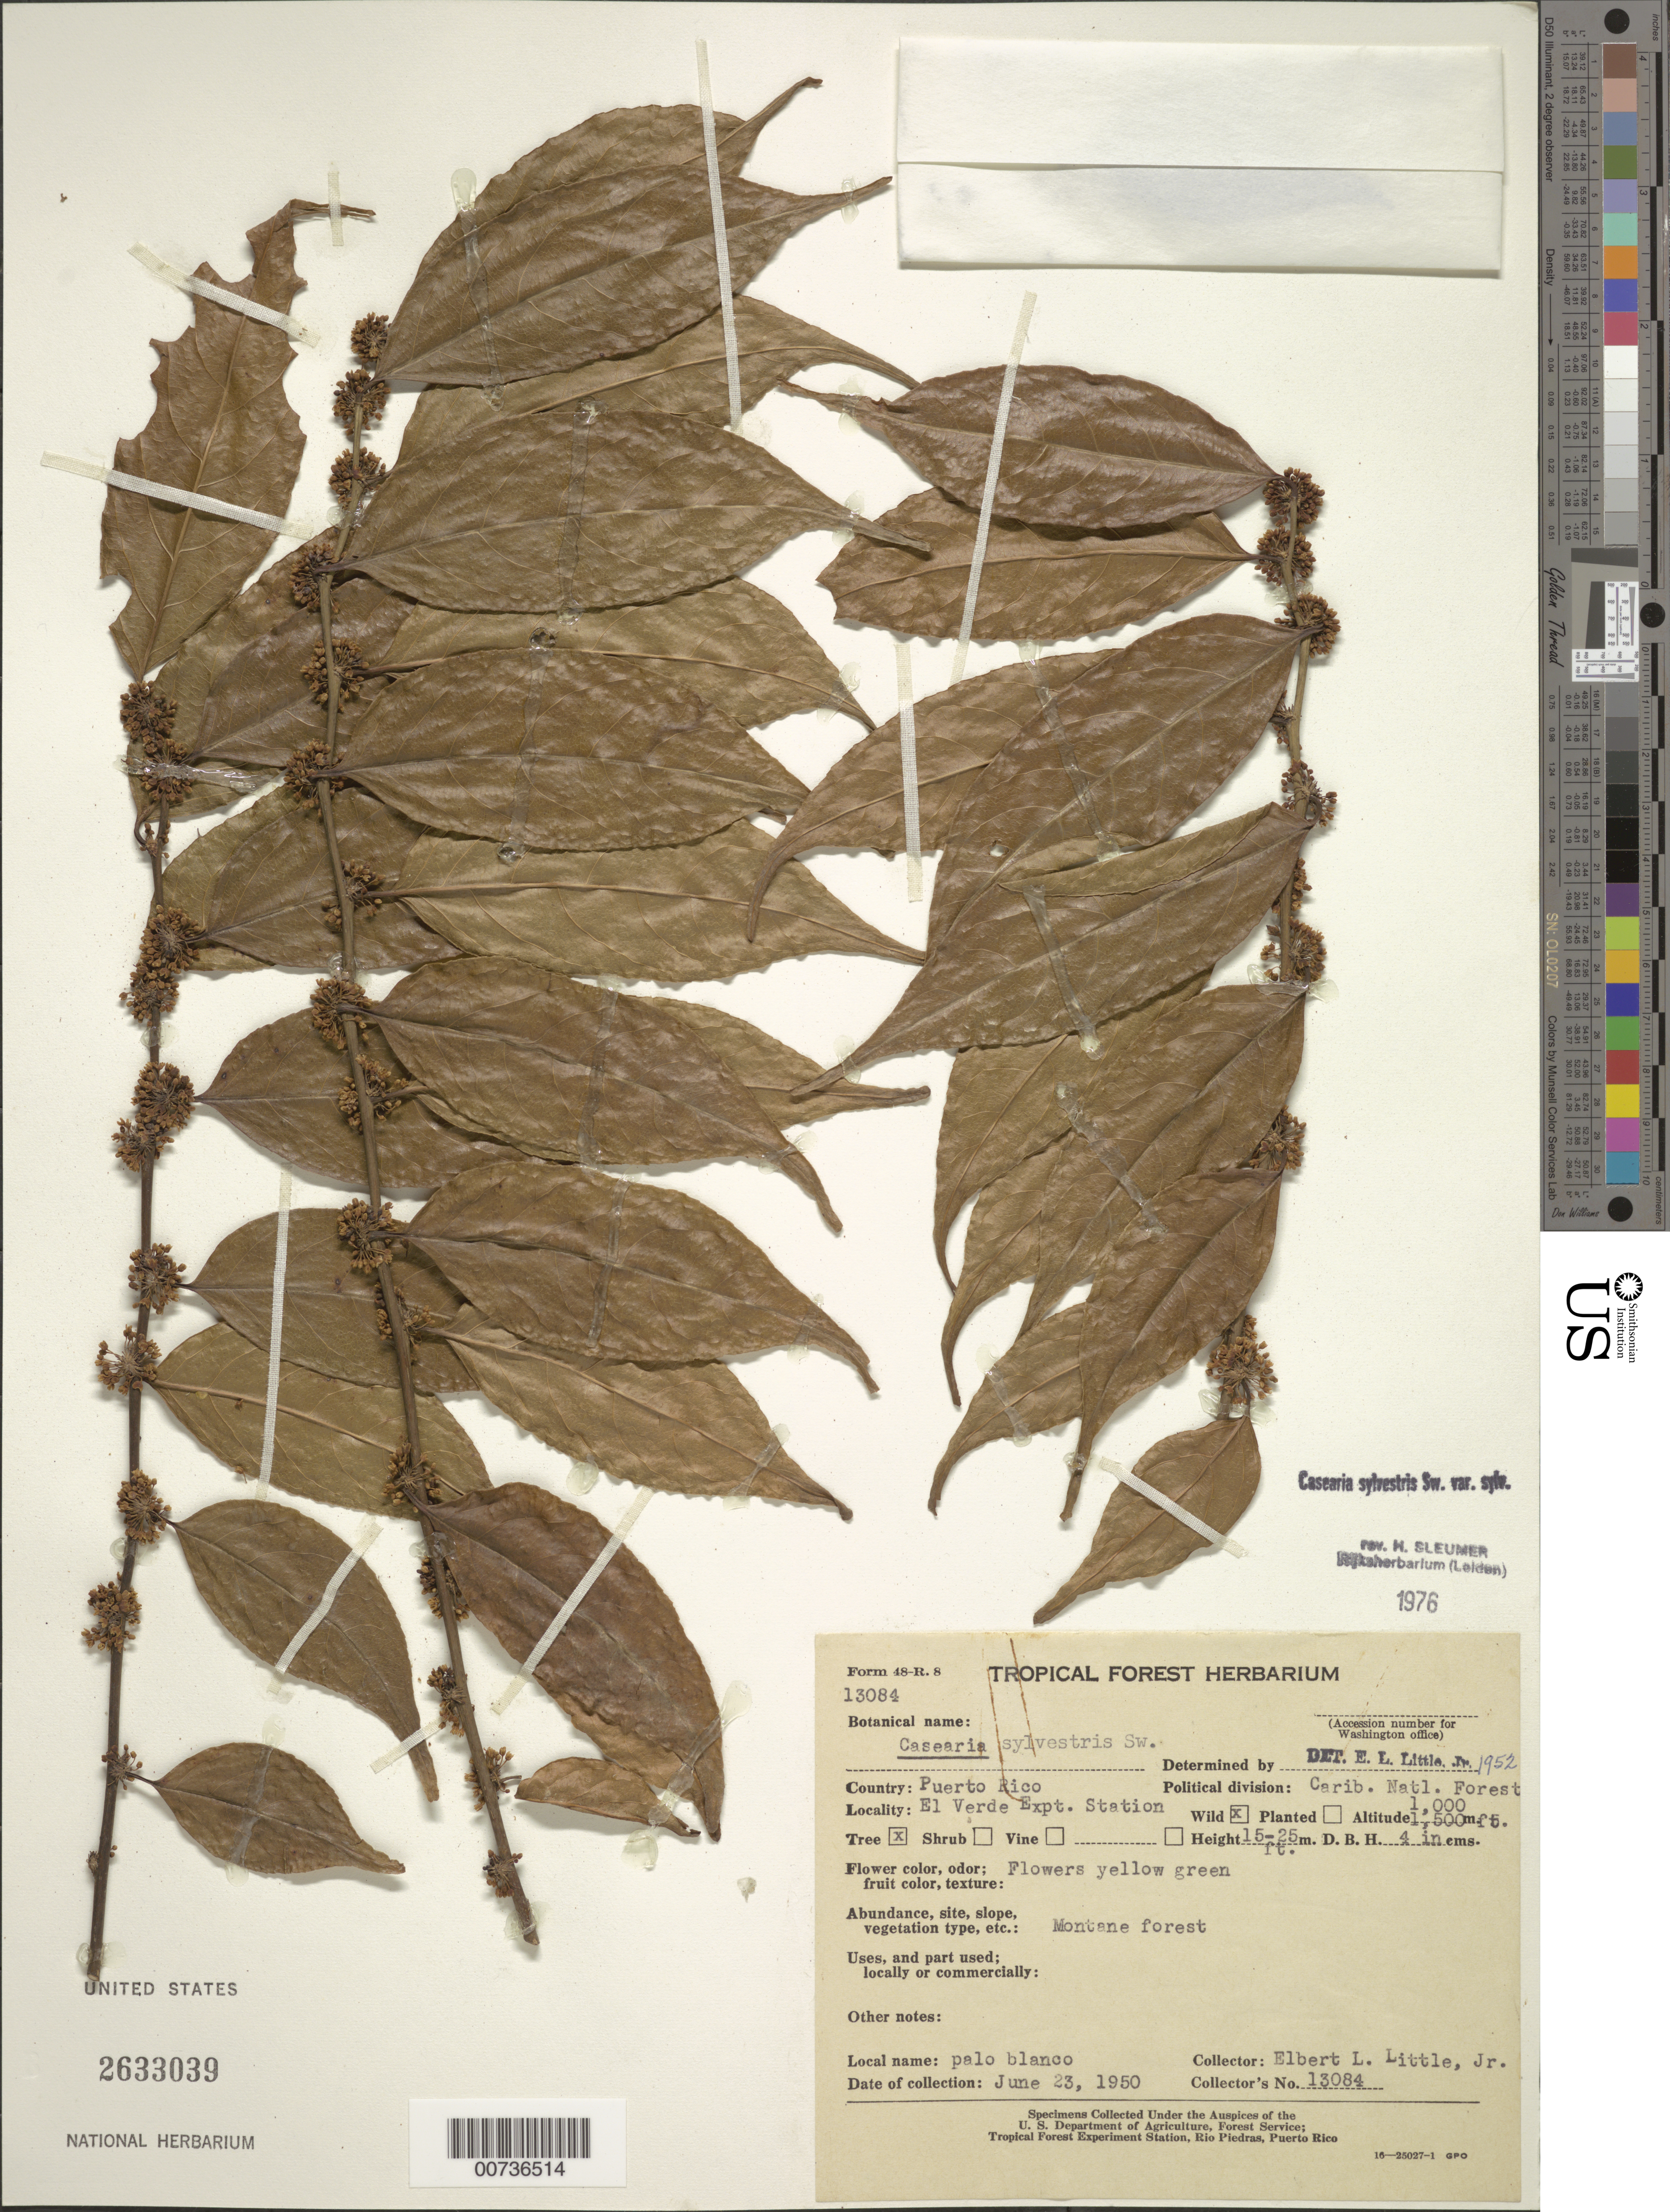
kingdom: Plantae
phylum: Tracheophyta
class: Magnoliopsida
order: Malpighiales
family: Salicaceae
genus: Casearia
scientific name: Casearia sylvestris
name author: Sw.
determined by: Sleumer, H. O.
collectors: E. L. Little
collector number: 13084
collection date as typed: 23 Jun 1950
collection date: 1950-06-23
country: Puerto Rico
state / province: Río Grande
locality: Caribbean National Forest, El verde Expt. Station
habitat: Montane forest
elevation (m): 305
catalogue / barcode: US 2633039